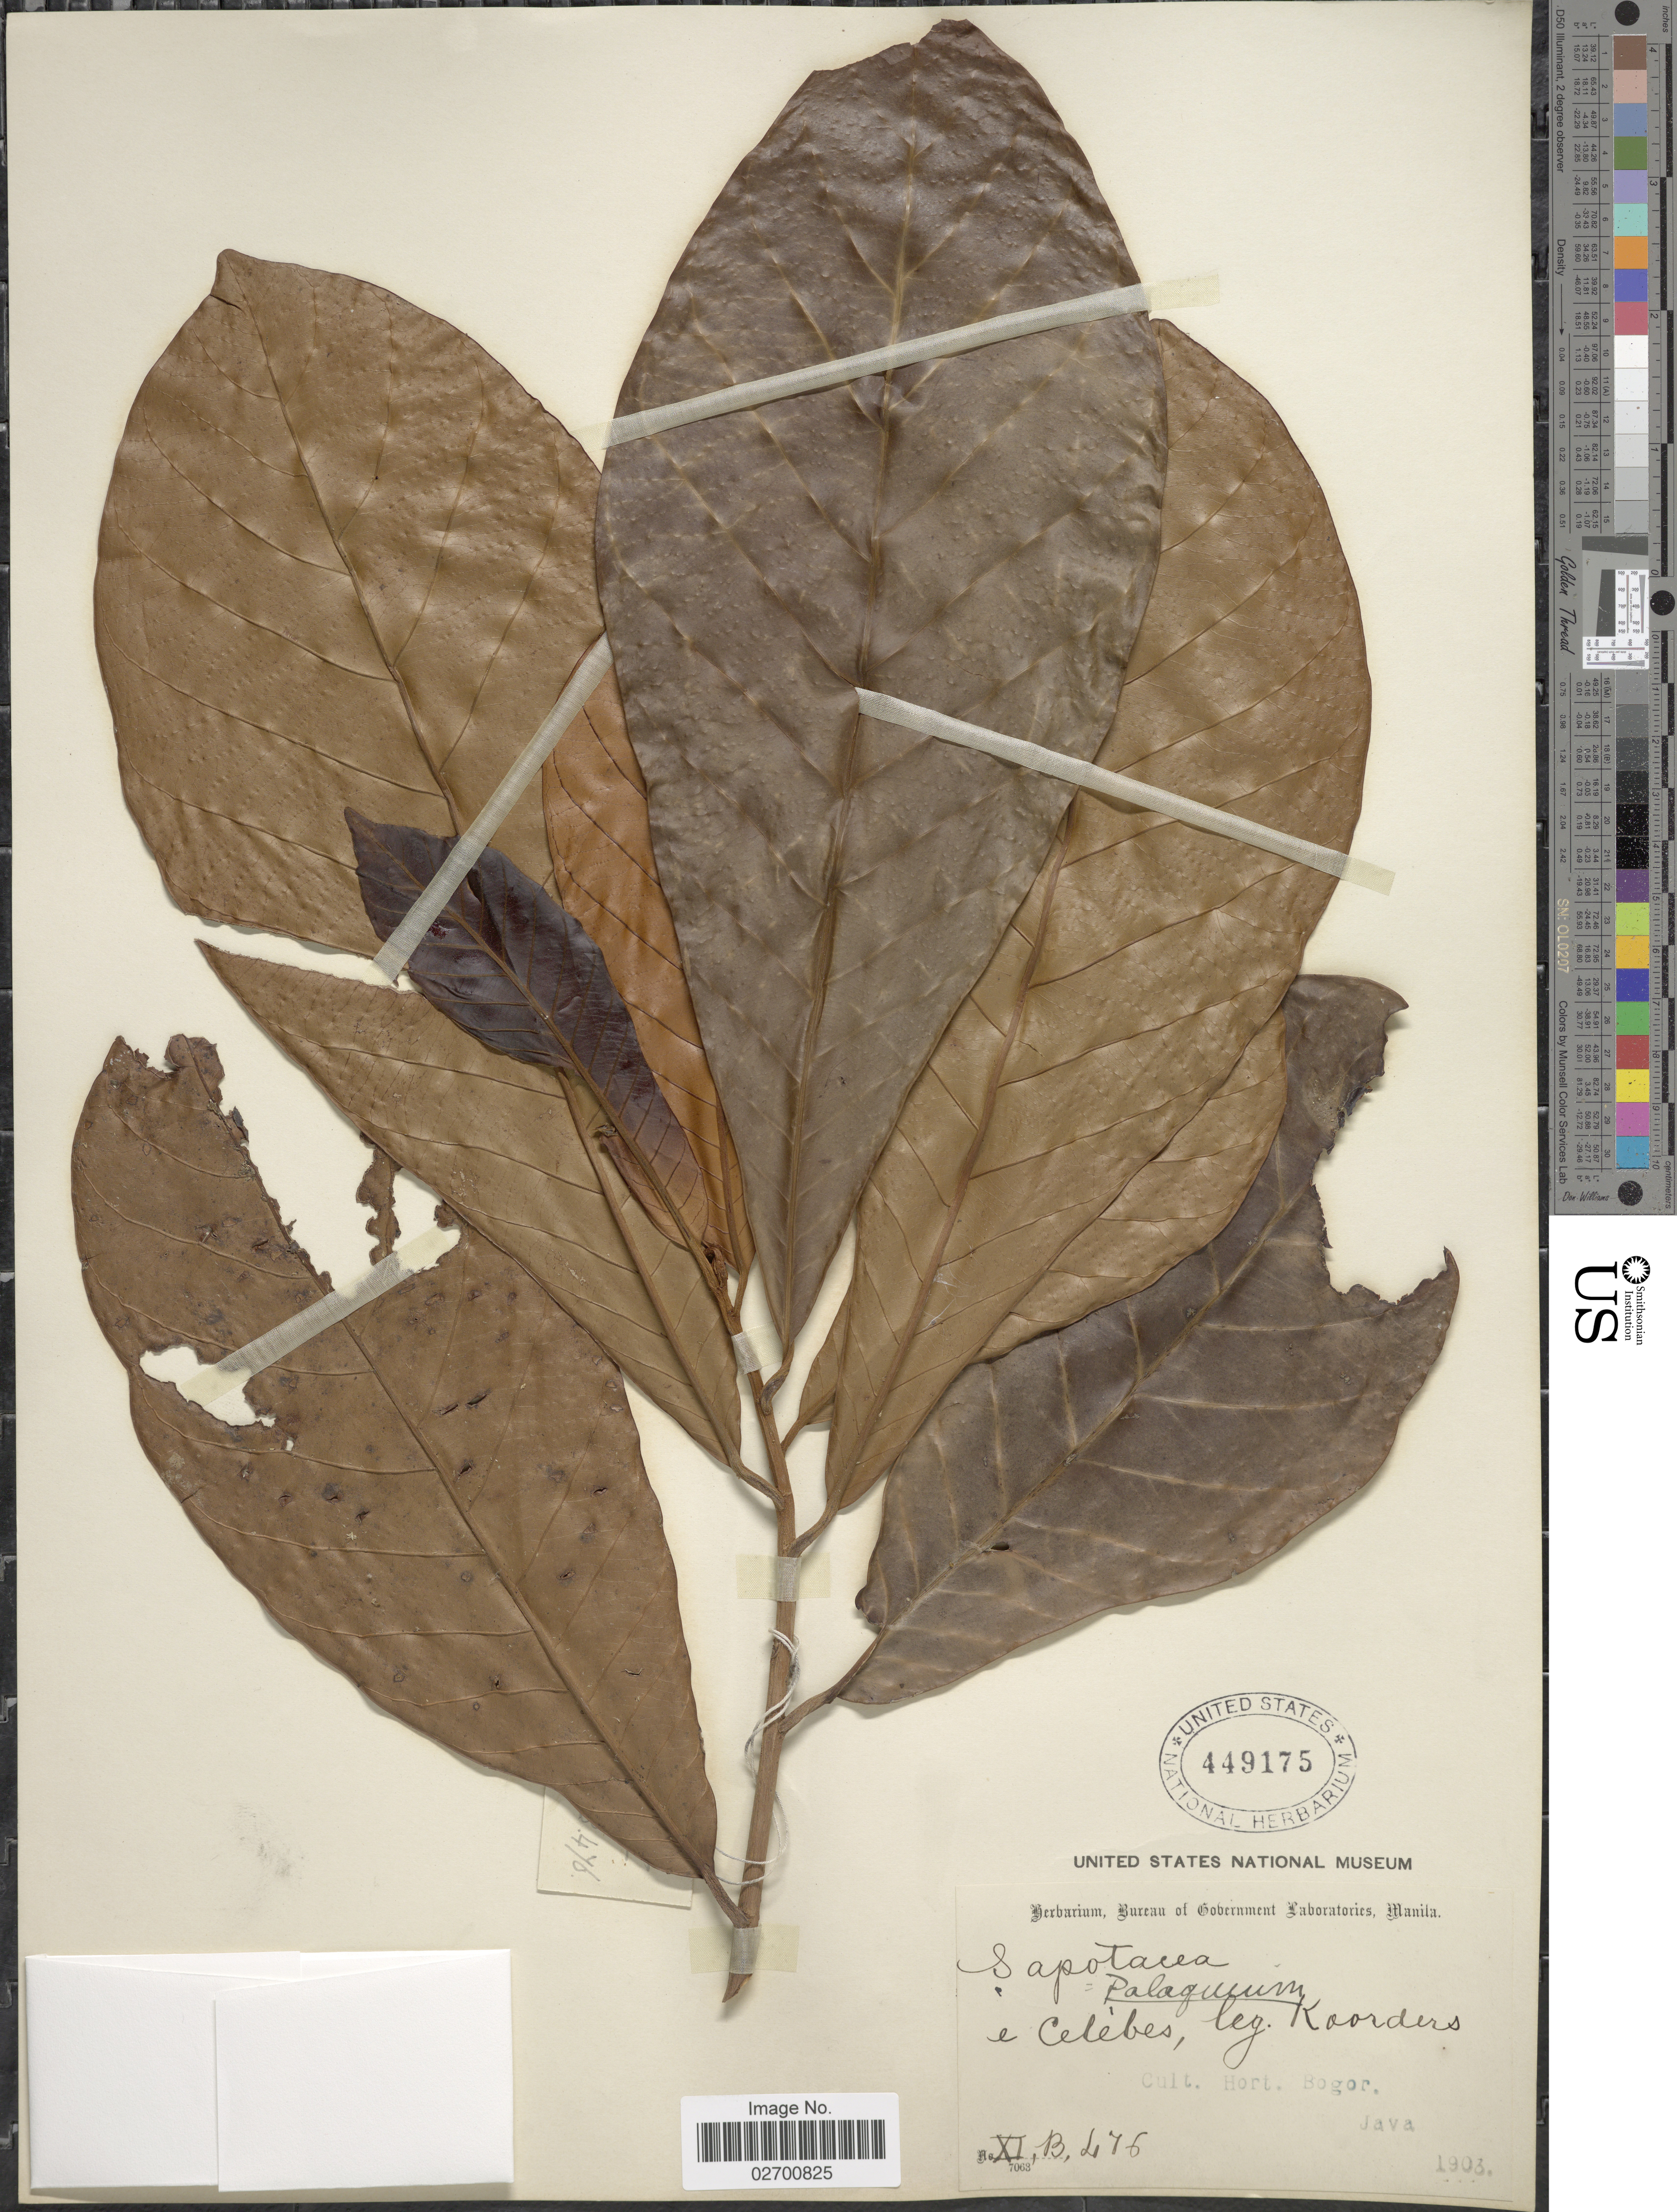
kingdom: Plantae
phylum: Tracheophyta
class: Magnoliopsida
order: Ericales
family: Sapotaceae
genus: Palaquium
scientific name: Palaquium sp.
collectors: Koorders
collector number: XI, B, 476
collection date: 1903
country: Indonesia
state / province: Java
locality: Cult. Hort. Bogor, e Celebes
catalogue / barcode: US 449175